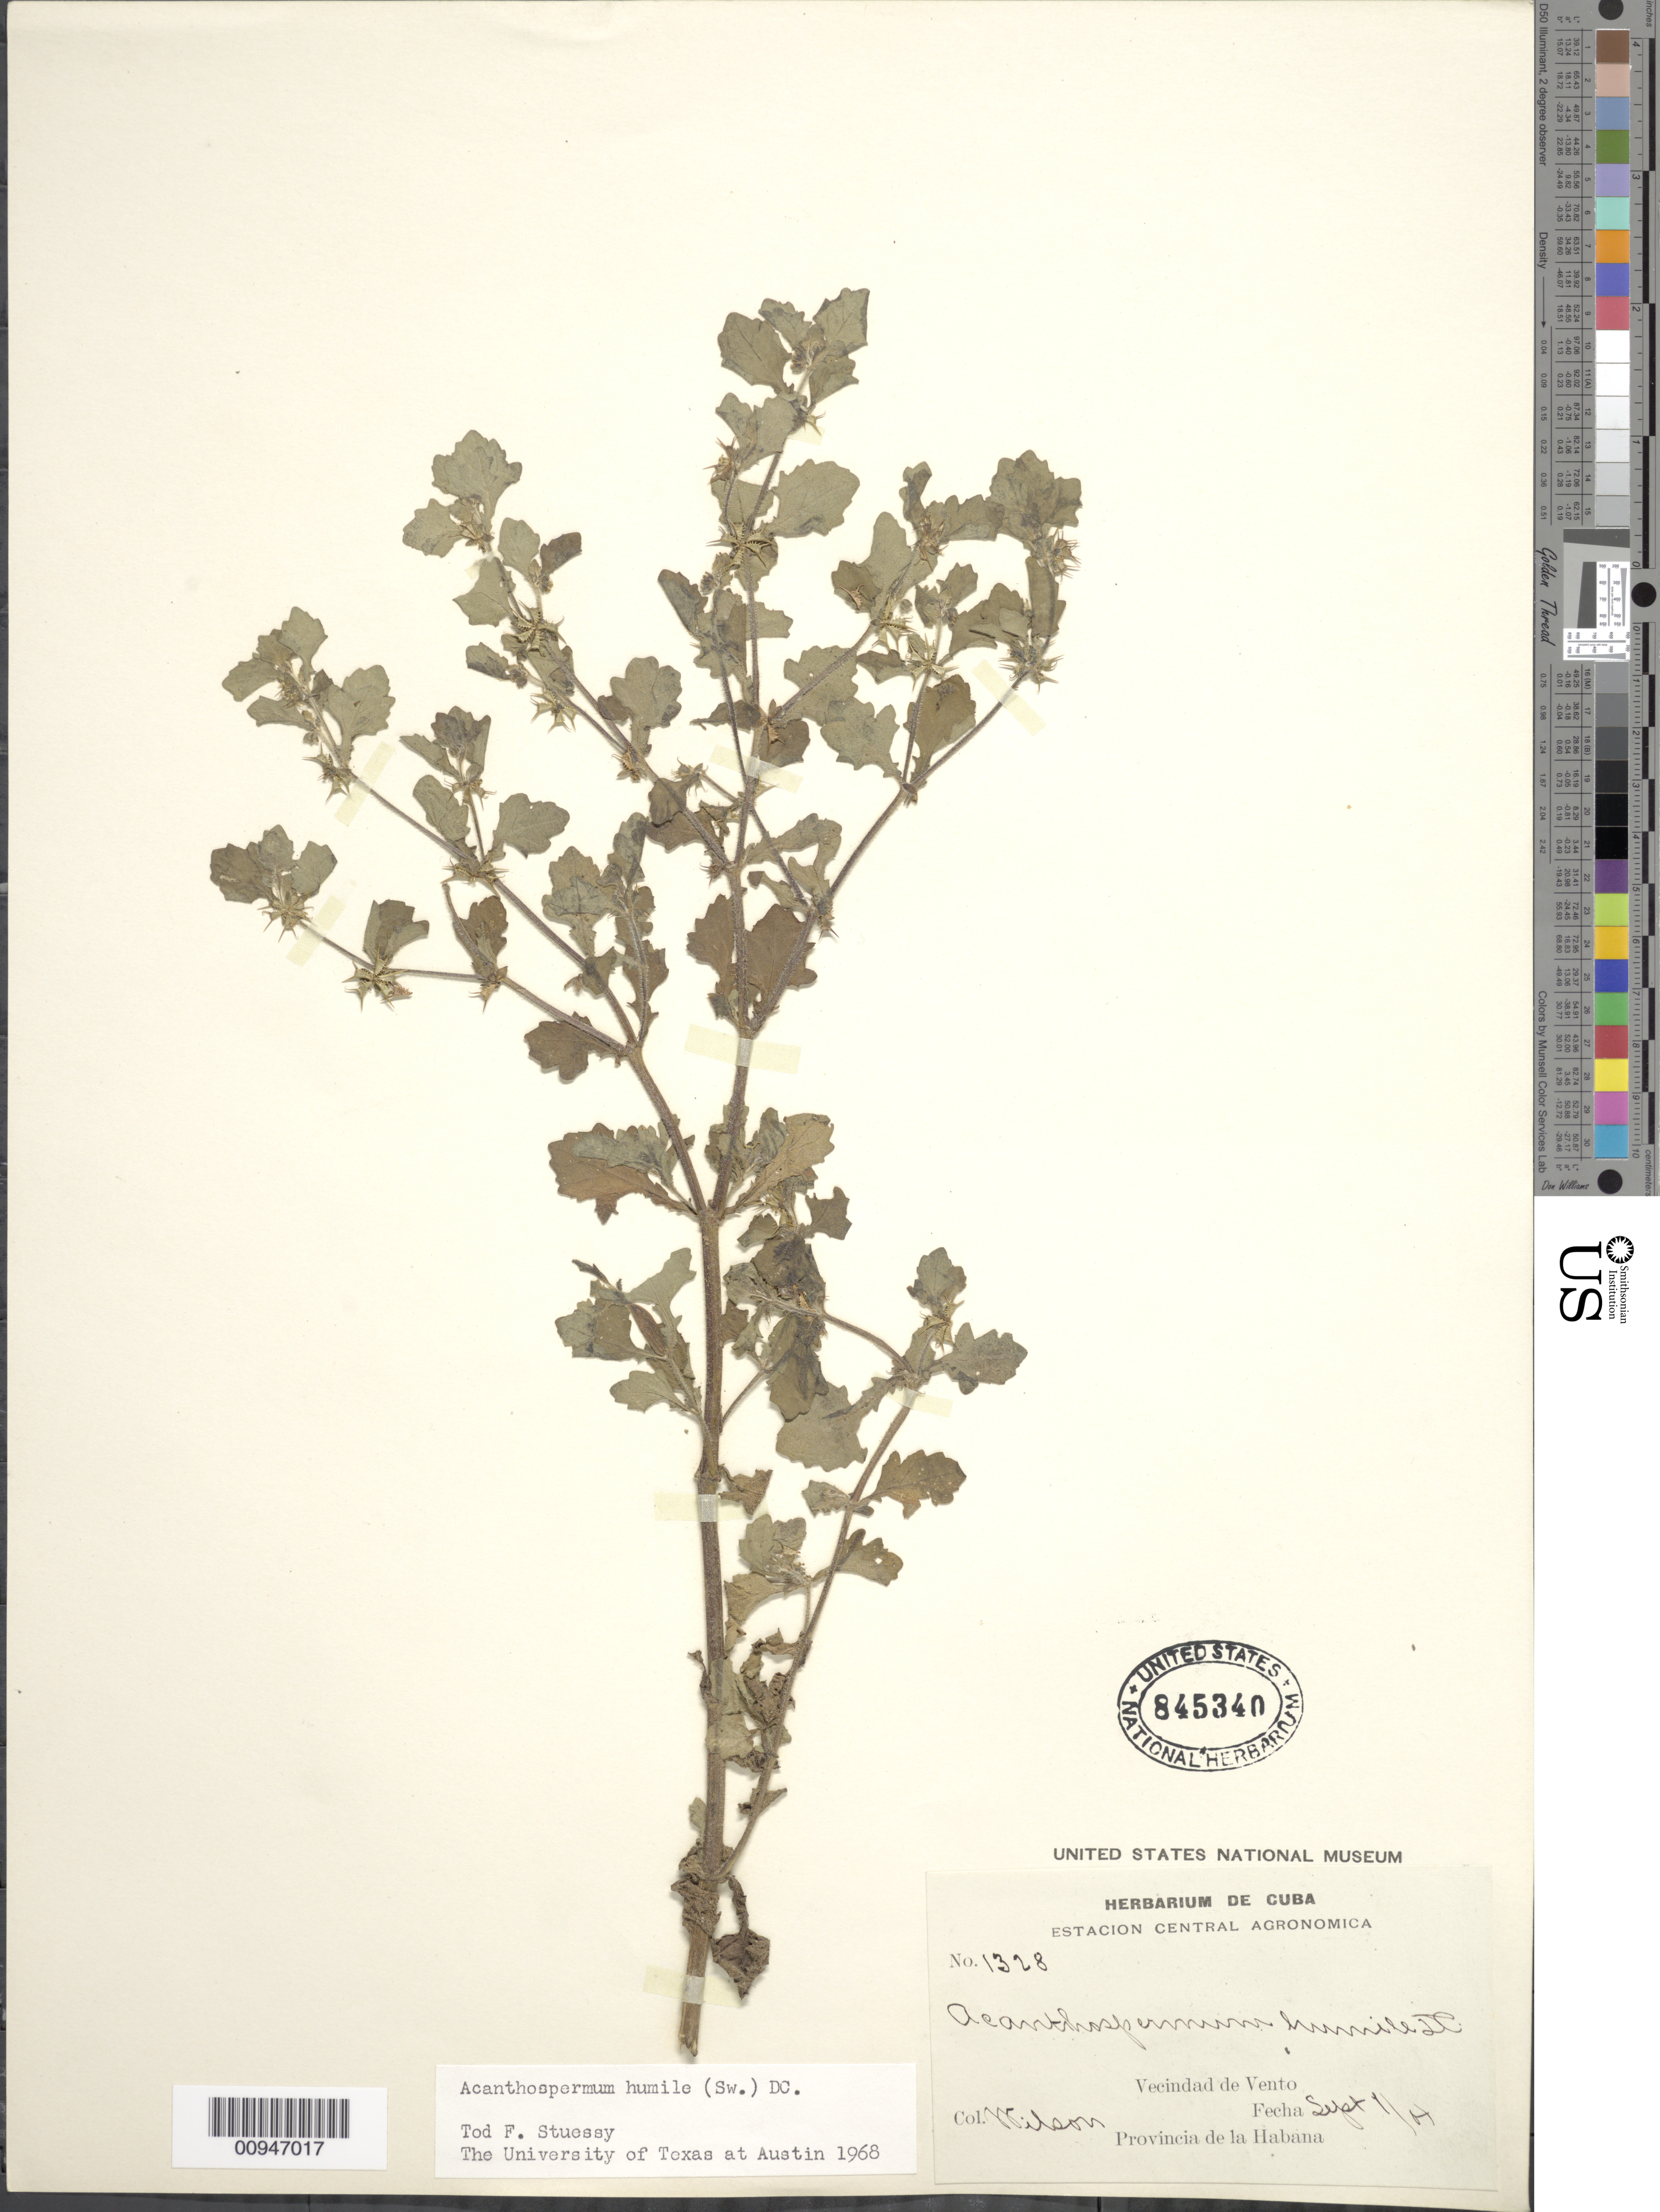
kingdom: Plantae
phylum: Tracheophyta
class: Magnoliopsida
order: Asterales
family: Asteraceae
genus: Acanthospermum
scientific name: Acanthospermum humile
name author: (Sw.) DC.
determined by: Stuessy, T. F.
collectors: -- Wilson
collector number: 1328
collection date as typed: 01 Sep 1904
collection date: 1904-09-01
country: Cuba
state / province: La Habana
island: Cuba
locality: Vecindad de Vento Fecha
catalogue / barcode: US 845340